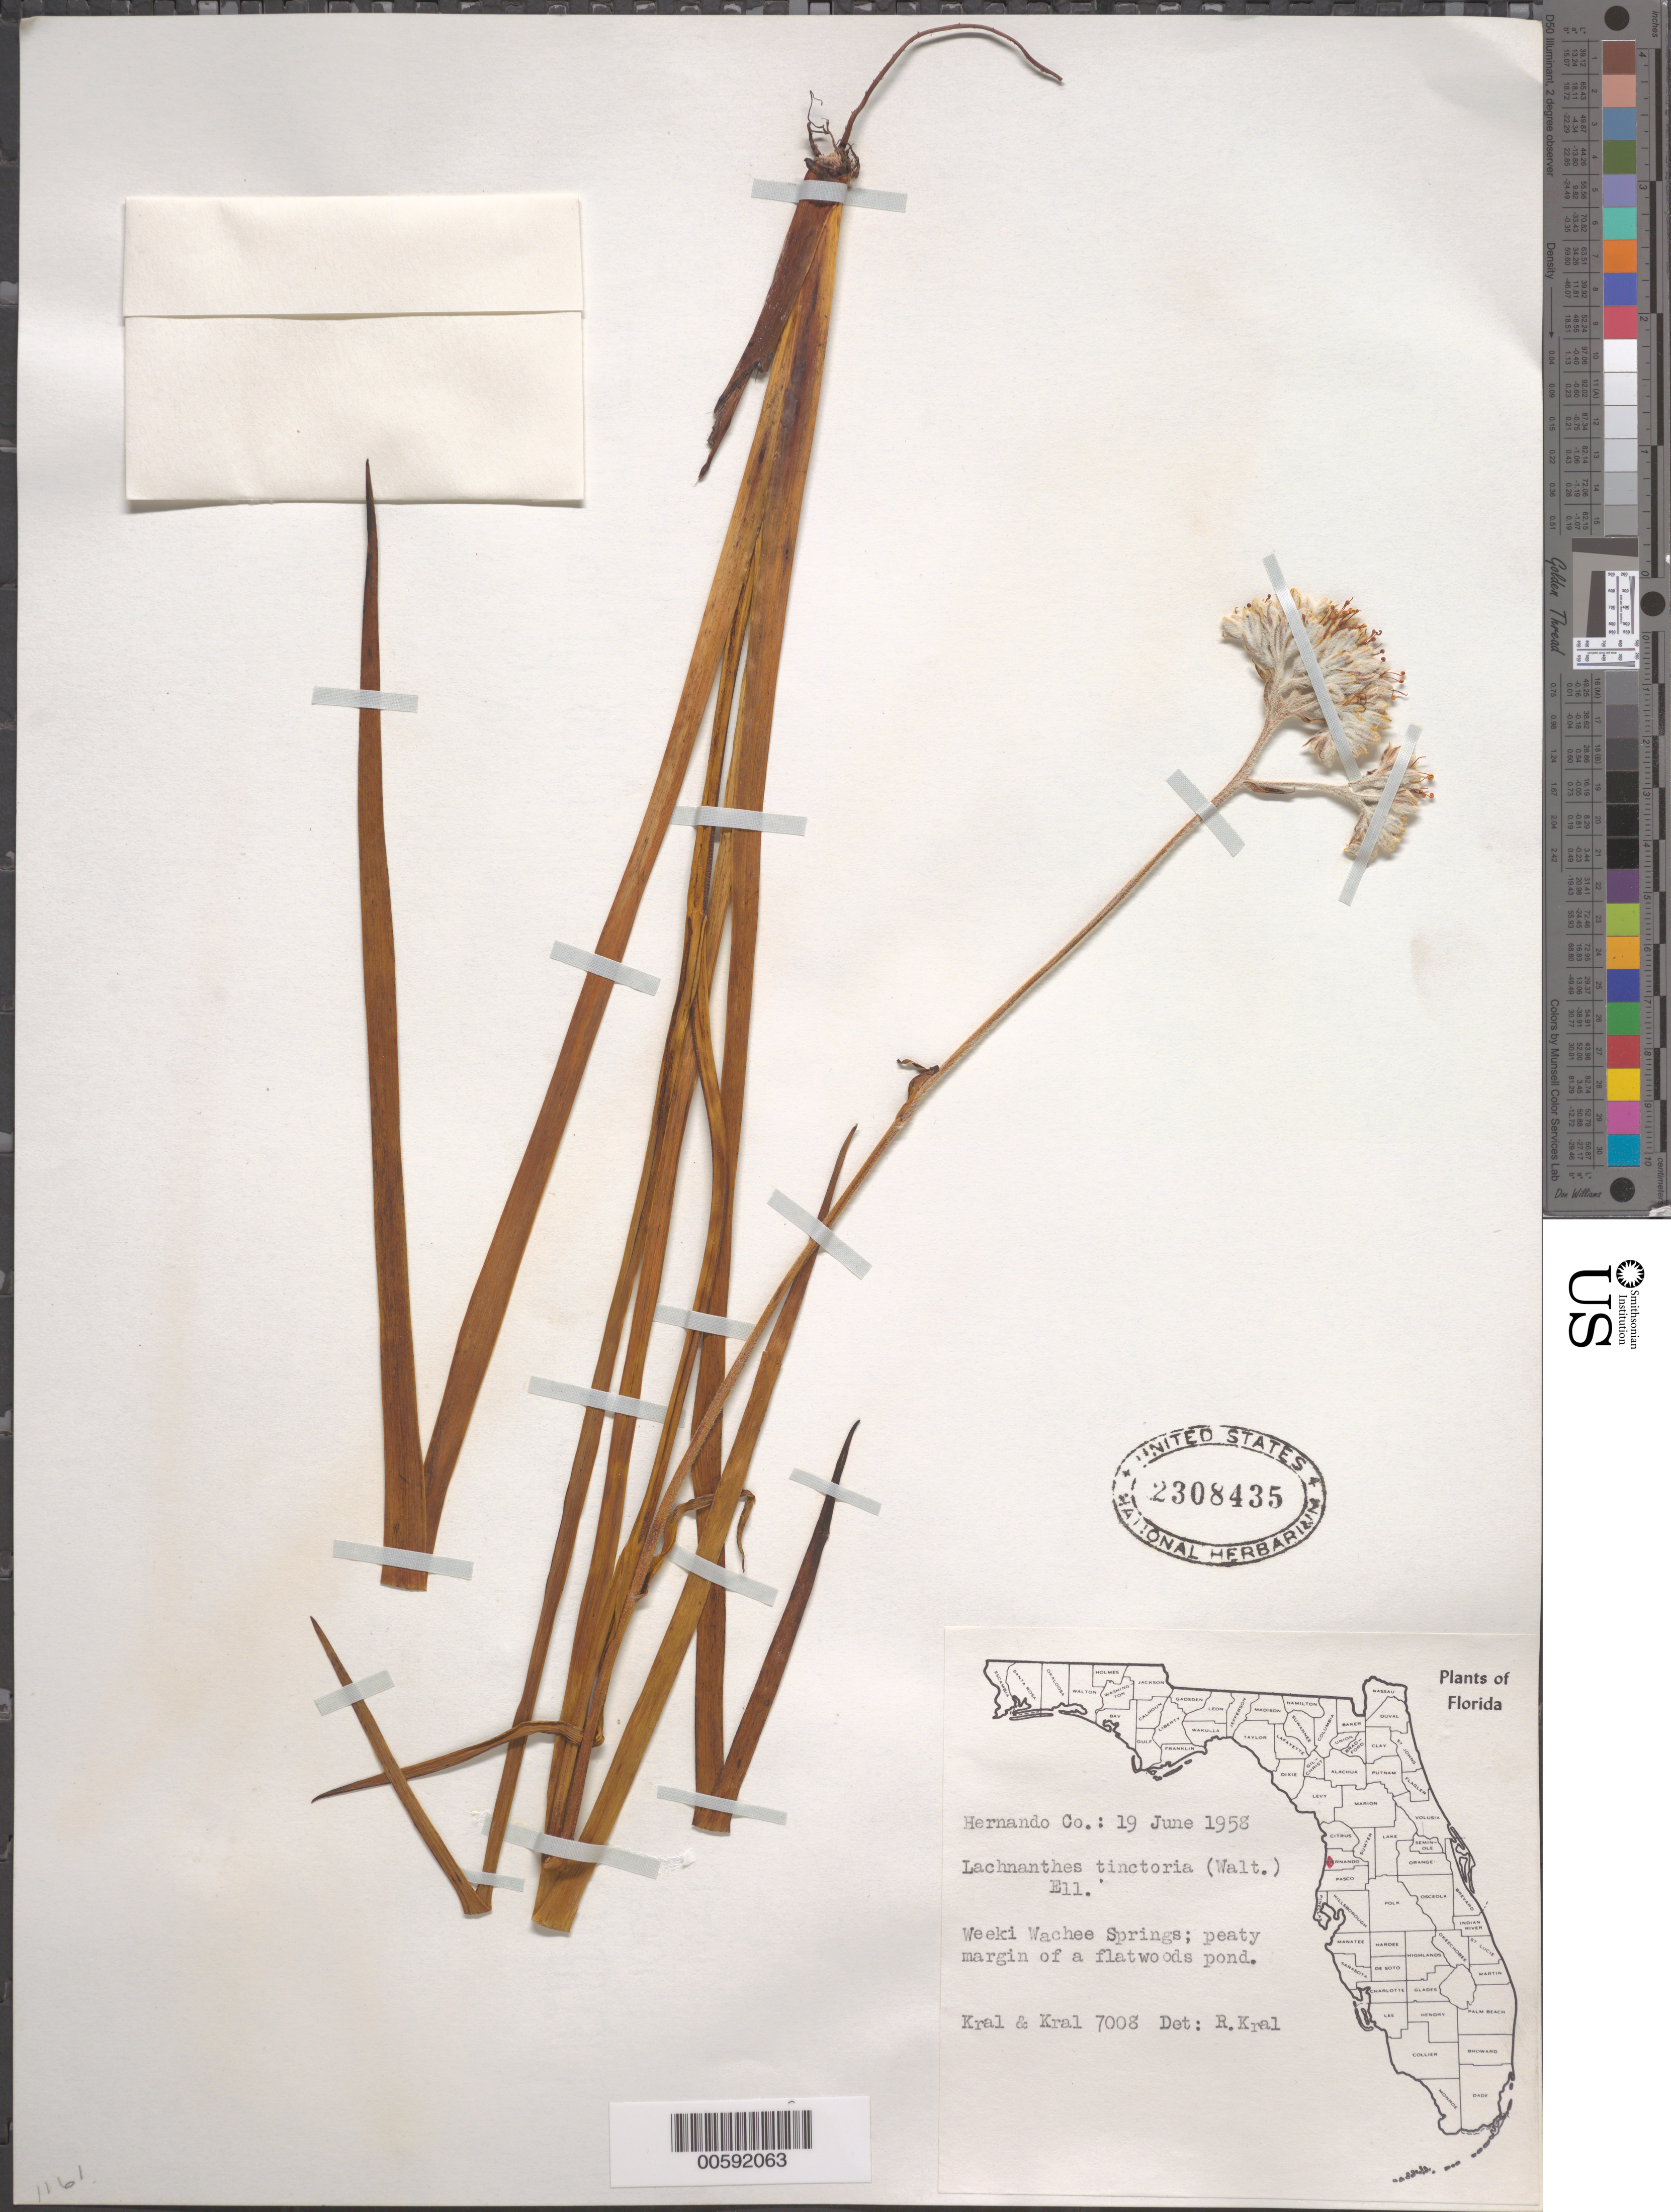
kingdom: Plantae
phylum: Tracheophyta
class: Liliopsida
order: Commelinales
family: Haemodoraceae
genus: Lachnanthes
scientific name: Lachnanthes tinctoria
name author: (Walter ex J.F. Gmel.) Elliott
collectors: R. Kral & -- Kral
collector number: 7008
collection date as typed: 19 Jun 1958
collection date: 1958-06-19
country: United States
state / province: Florida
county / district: Hernando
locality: Weeki Wachee Springs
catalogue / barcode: US 2308435